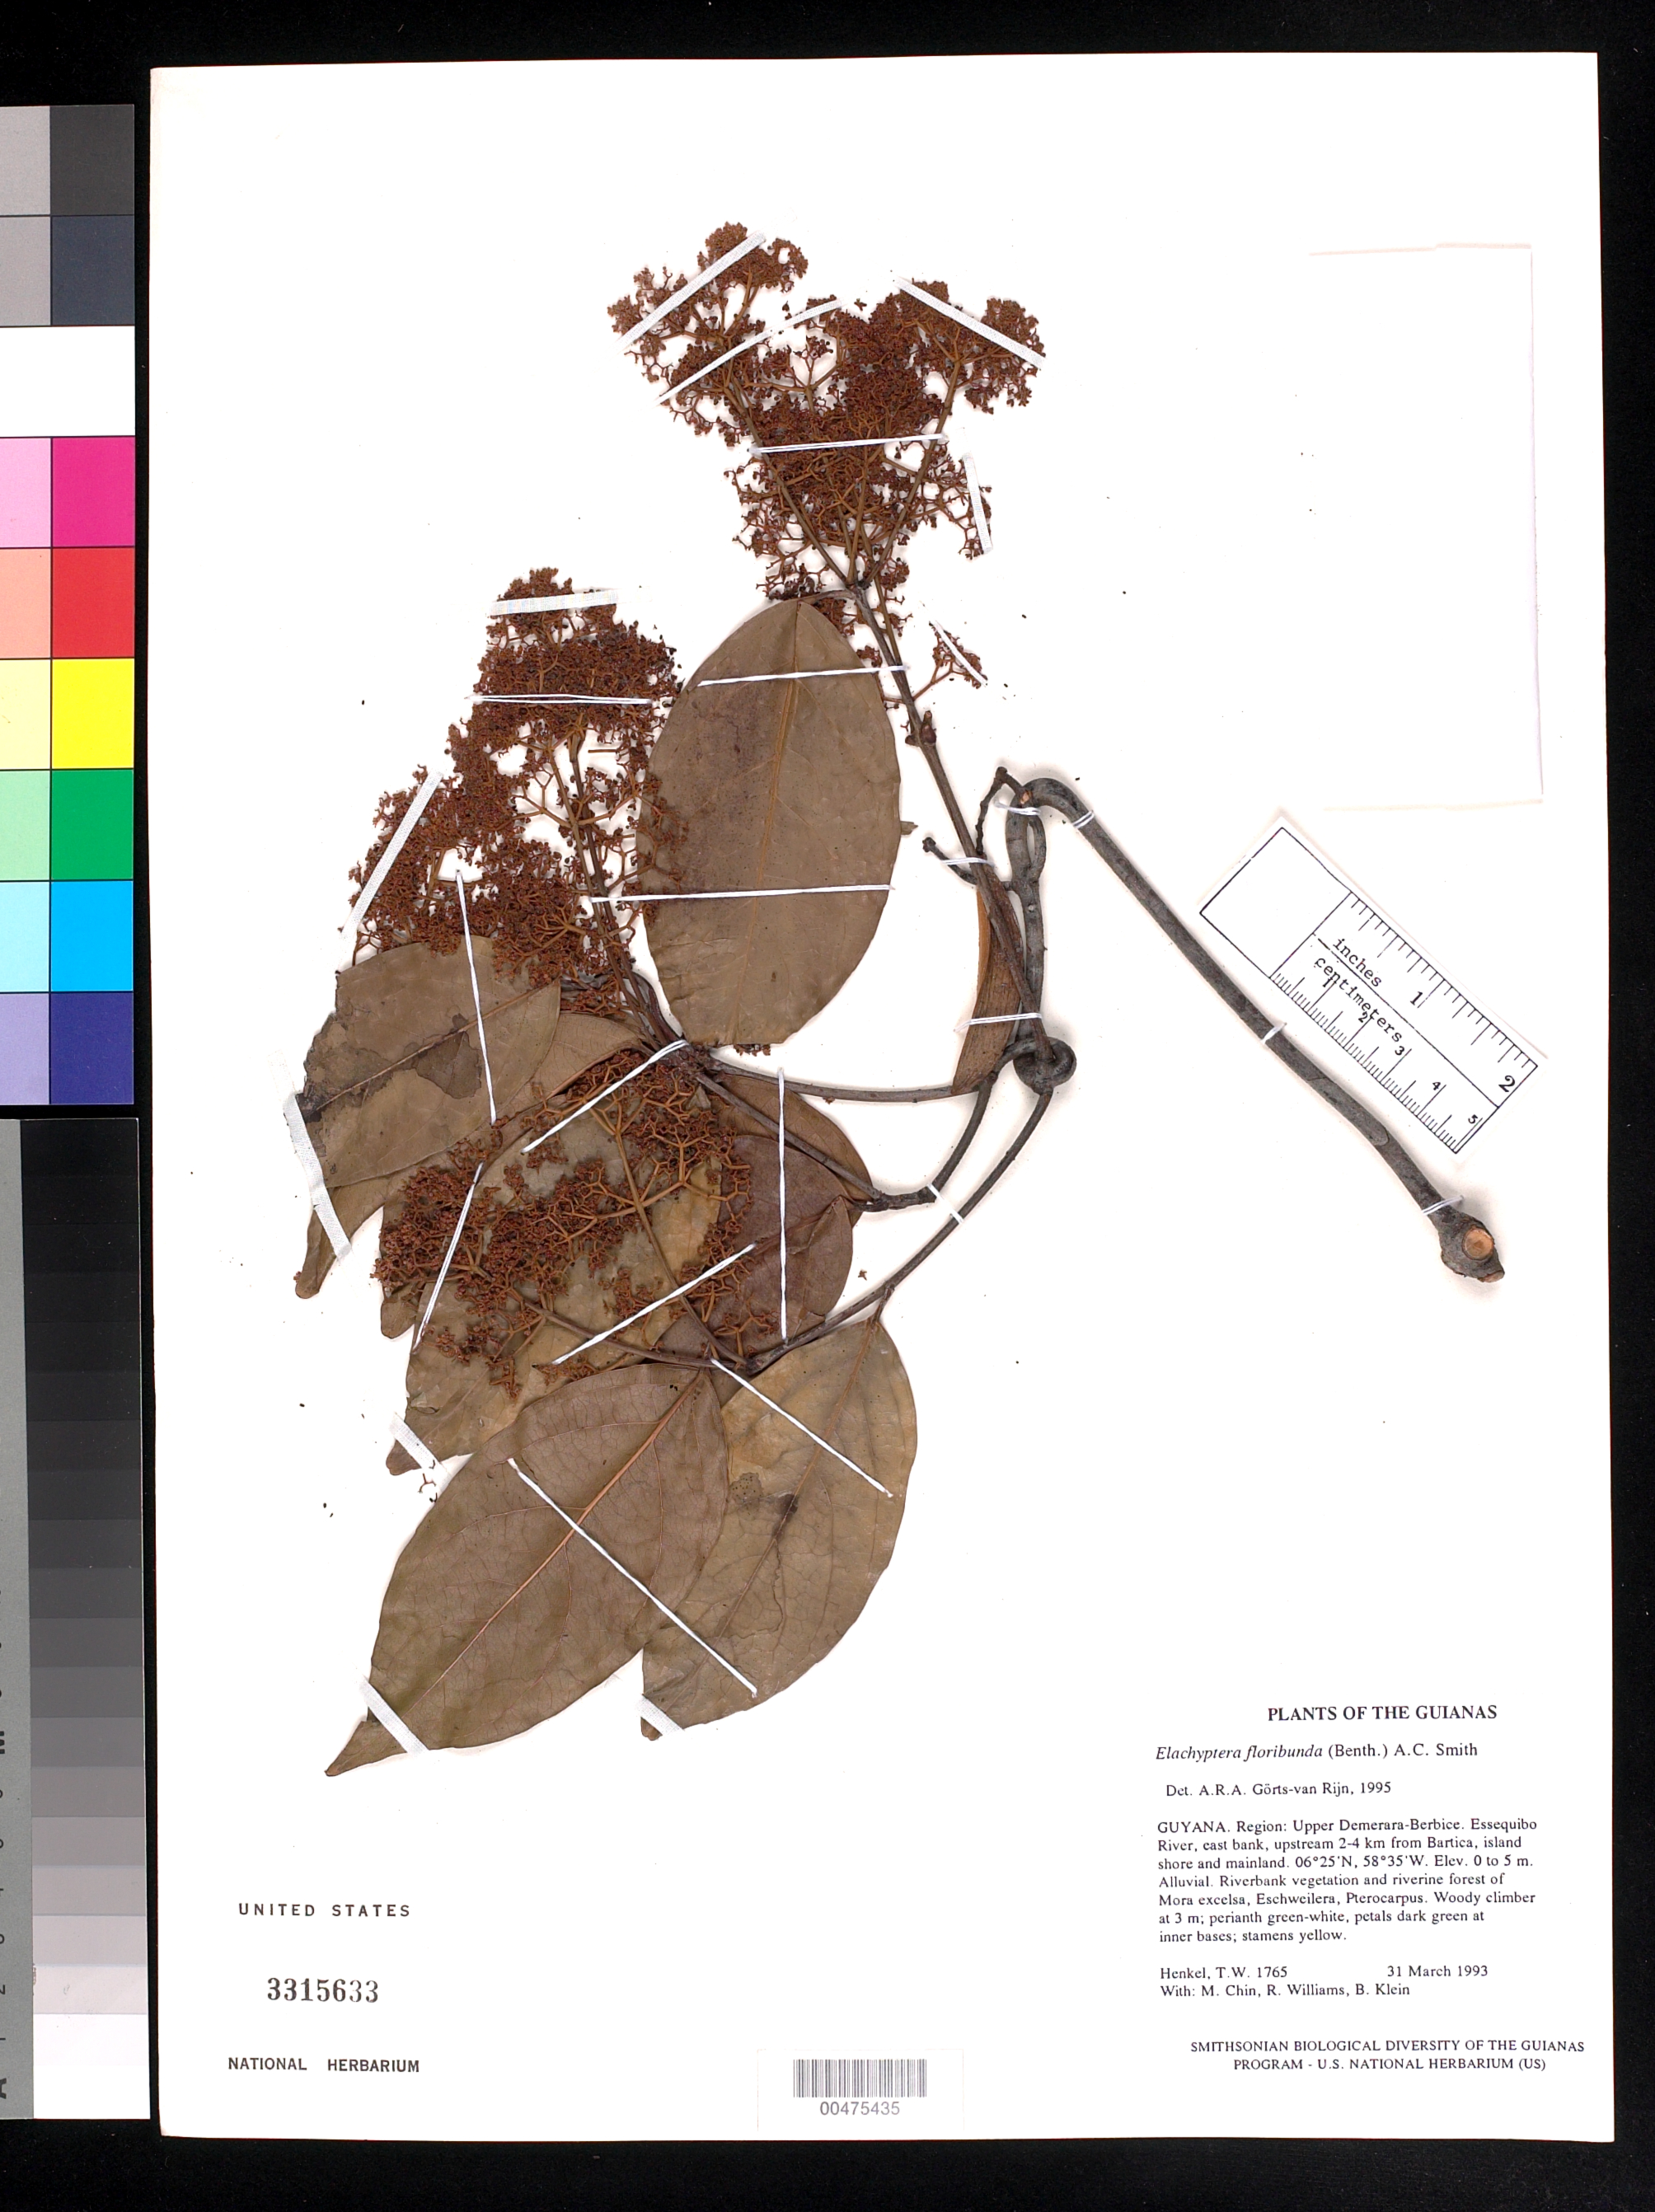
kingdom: Plantae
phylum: Tracheophyta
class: Magnoliopsida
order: Celastrales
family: Celastraceae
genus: Elachyptera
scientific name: Elachyptera floribunda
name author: (Benth.) A.C. Sm.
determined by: Görts-van Rijn, A. R. A.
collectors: T. Henkel, M. Chin, R. Williams & B. Klein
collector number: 1765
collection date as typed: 31 March 1993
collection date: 1993-03-31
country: Guyana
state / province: U. Demerara-Berbice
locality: Essequibo River, E bank, upstream 2-4 km from Bartica, island shore and mainland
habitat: Alluvial. Riverbank vegetation and riverine forest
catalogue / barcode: US 3315633